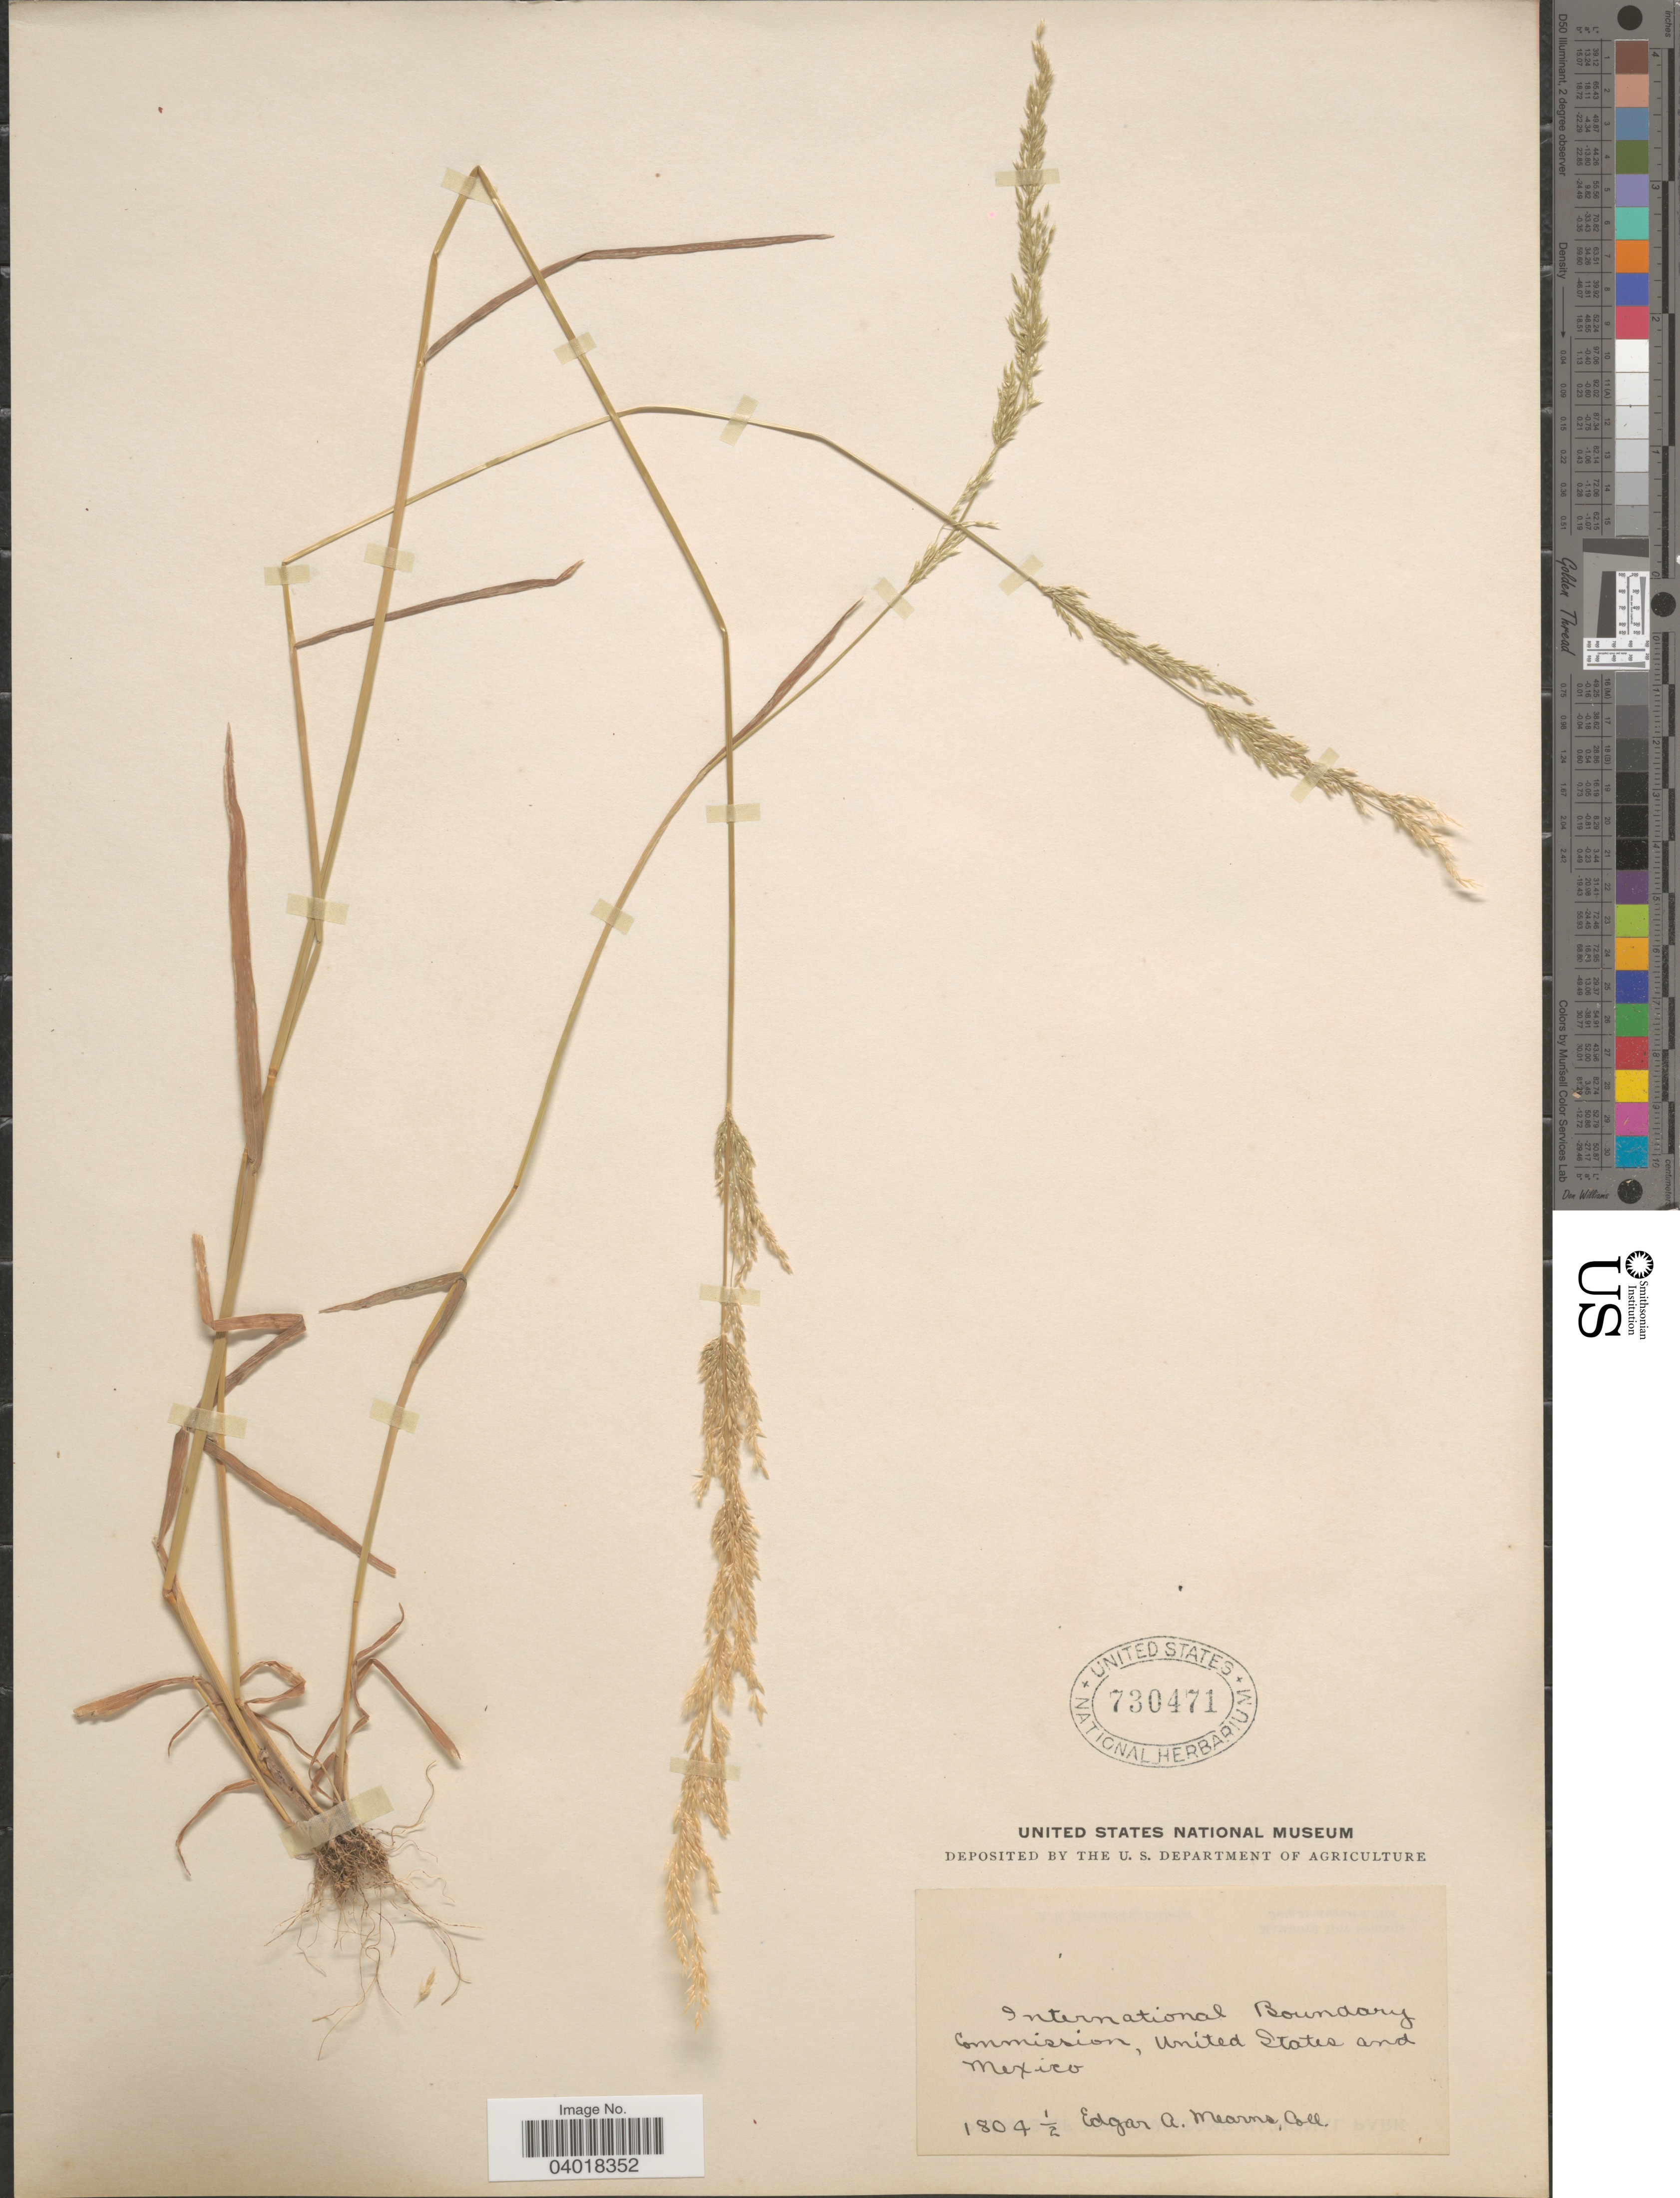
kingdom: Plantae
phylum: Tracheophyta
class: Liliopsida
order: Poales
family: Poaceae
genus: Agrostis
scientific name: Agrostis exarata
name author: Trin.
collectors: E. A. Mearns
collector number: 1804½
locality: International Boundary Commission, United States and Mexico.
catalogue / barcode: US 730471